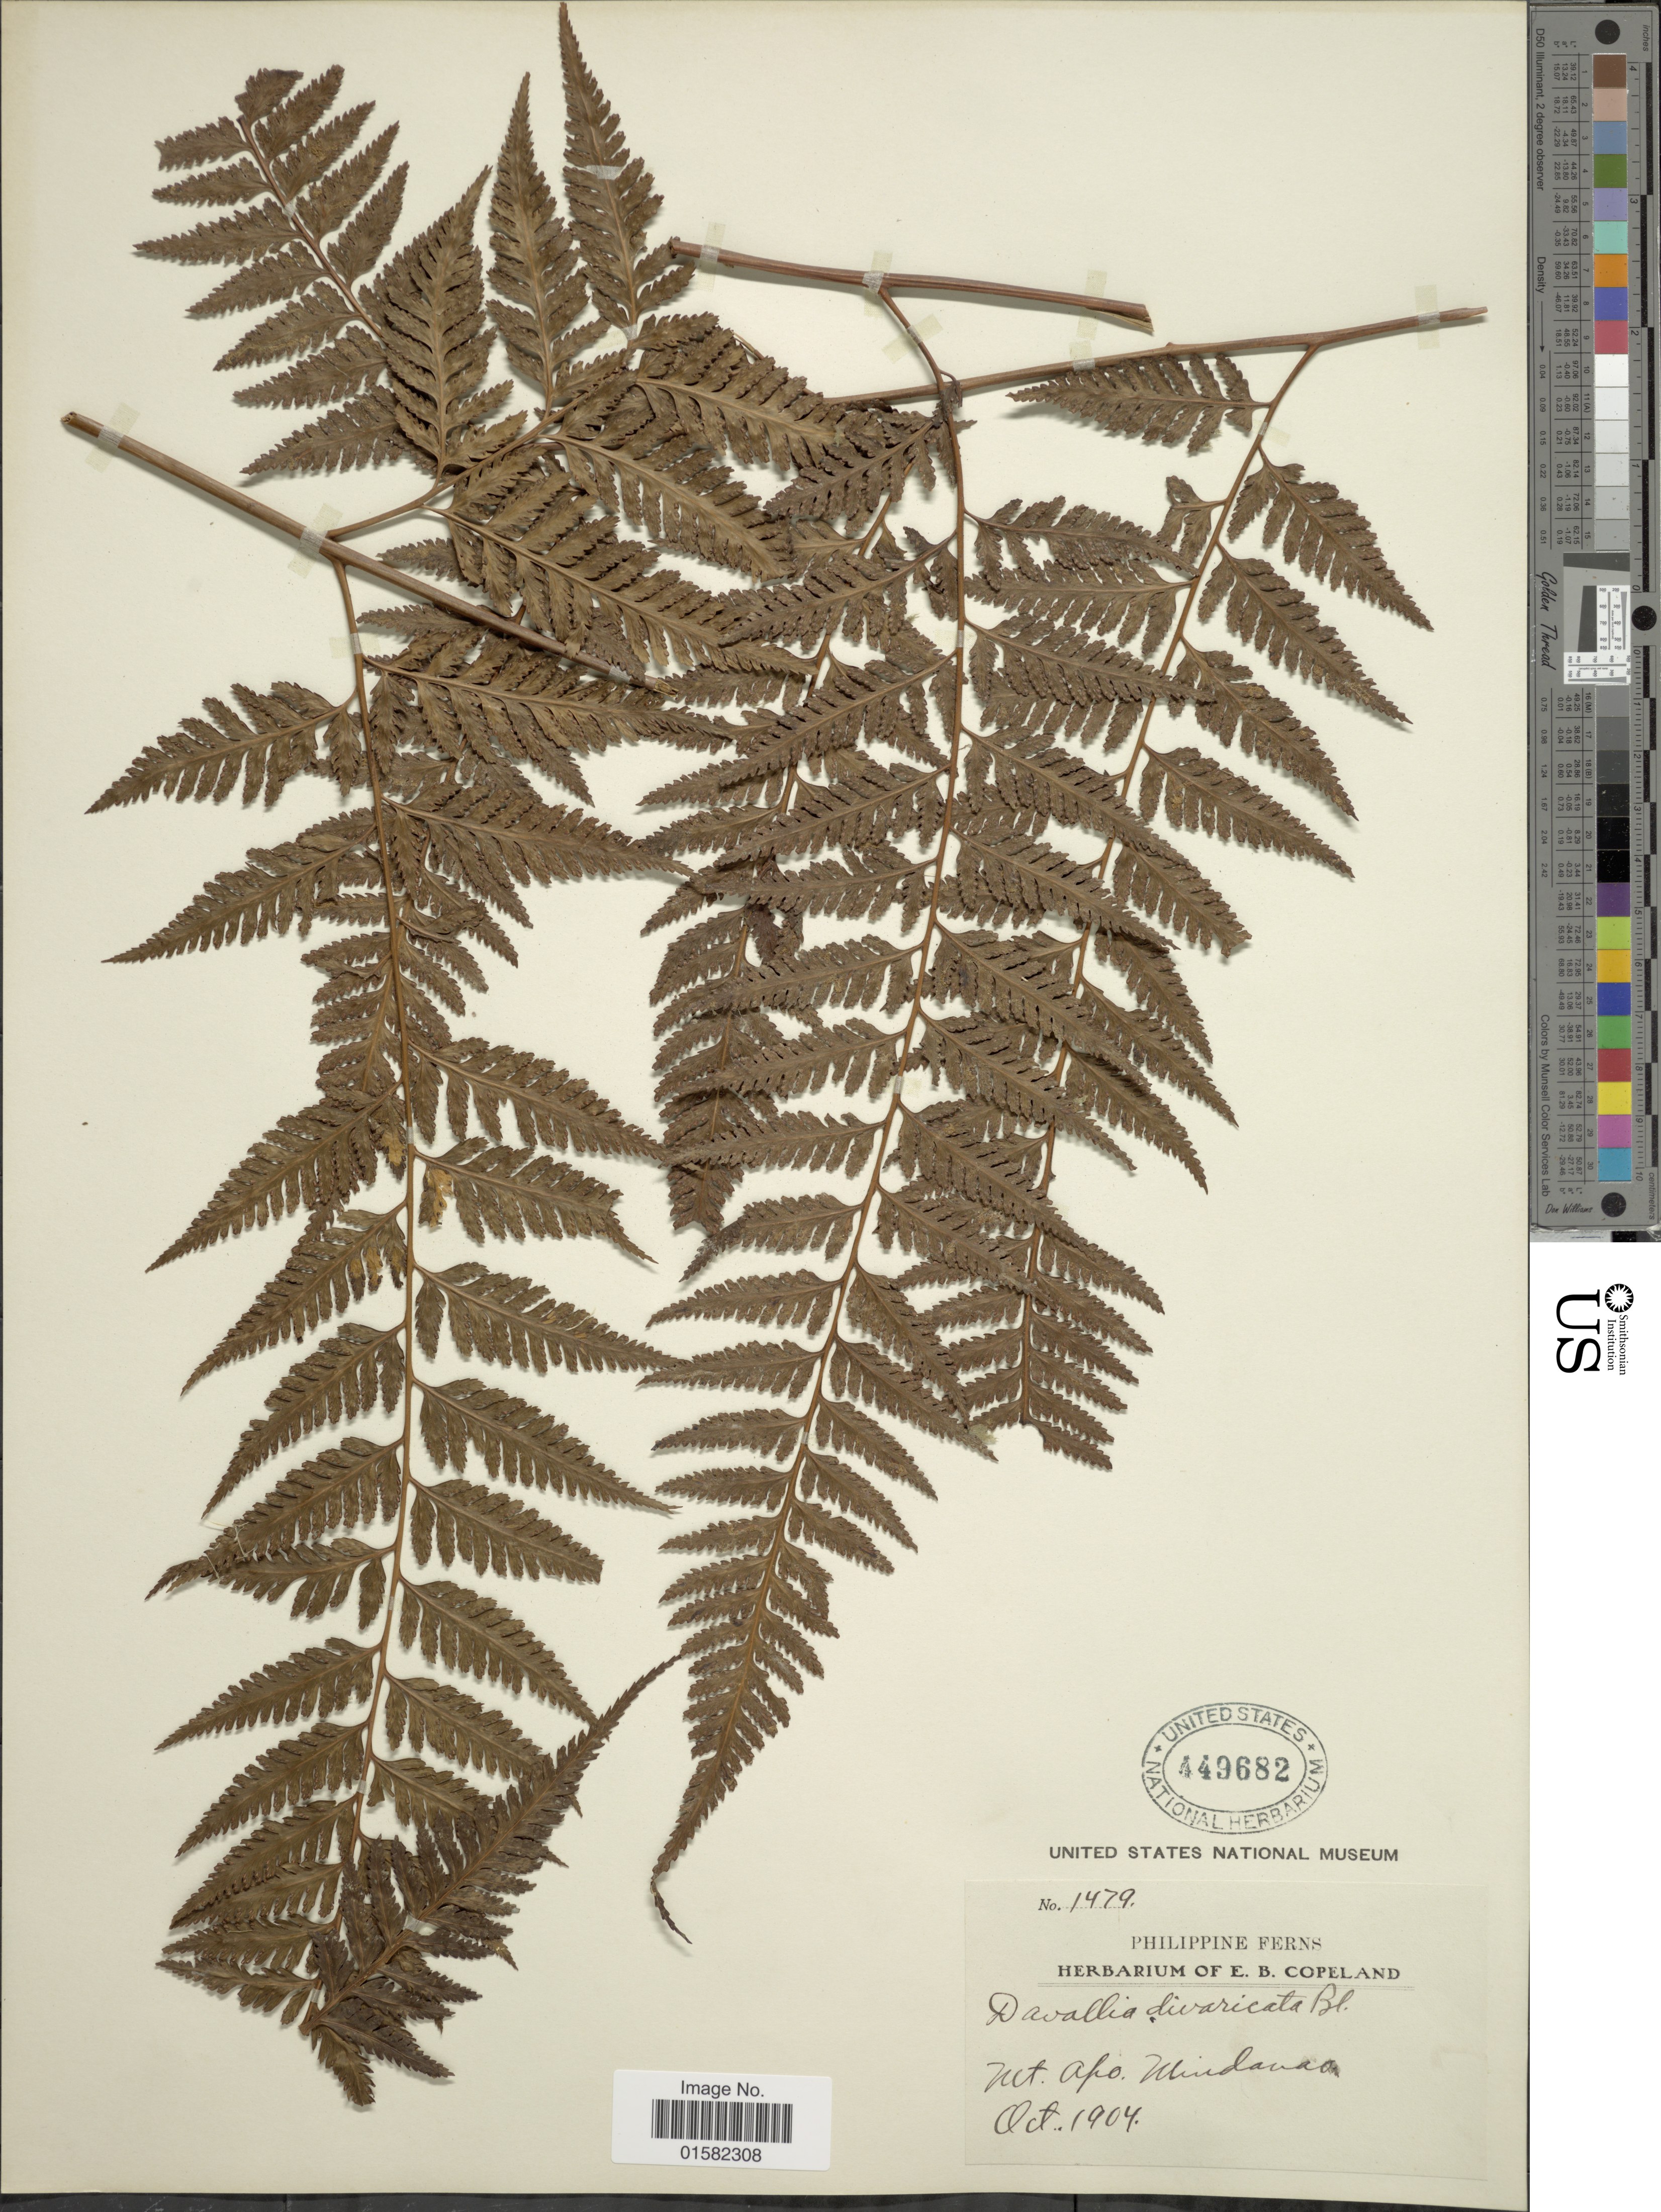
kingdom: Plantae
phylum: Tracheophyta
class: Polypodiopsida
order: Polypodiales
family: Davalliaceae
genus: Wibelia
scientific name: Wibelia denticulata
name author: (Burm. f.) M. Kato & Tsutsumi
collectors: ex herb. E. B. Copeland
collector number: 1479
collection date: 1904-10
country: Philippines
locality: Mt Apo. Mindanao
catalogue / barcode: US 449682